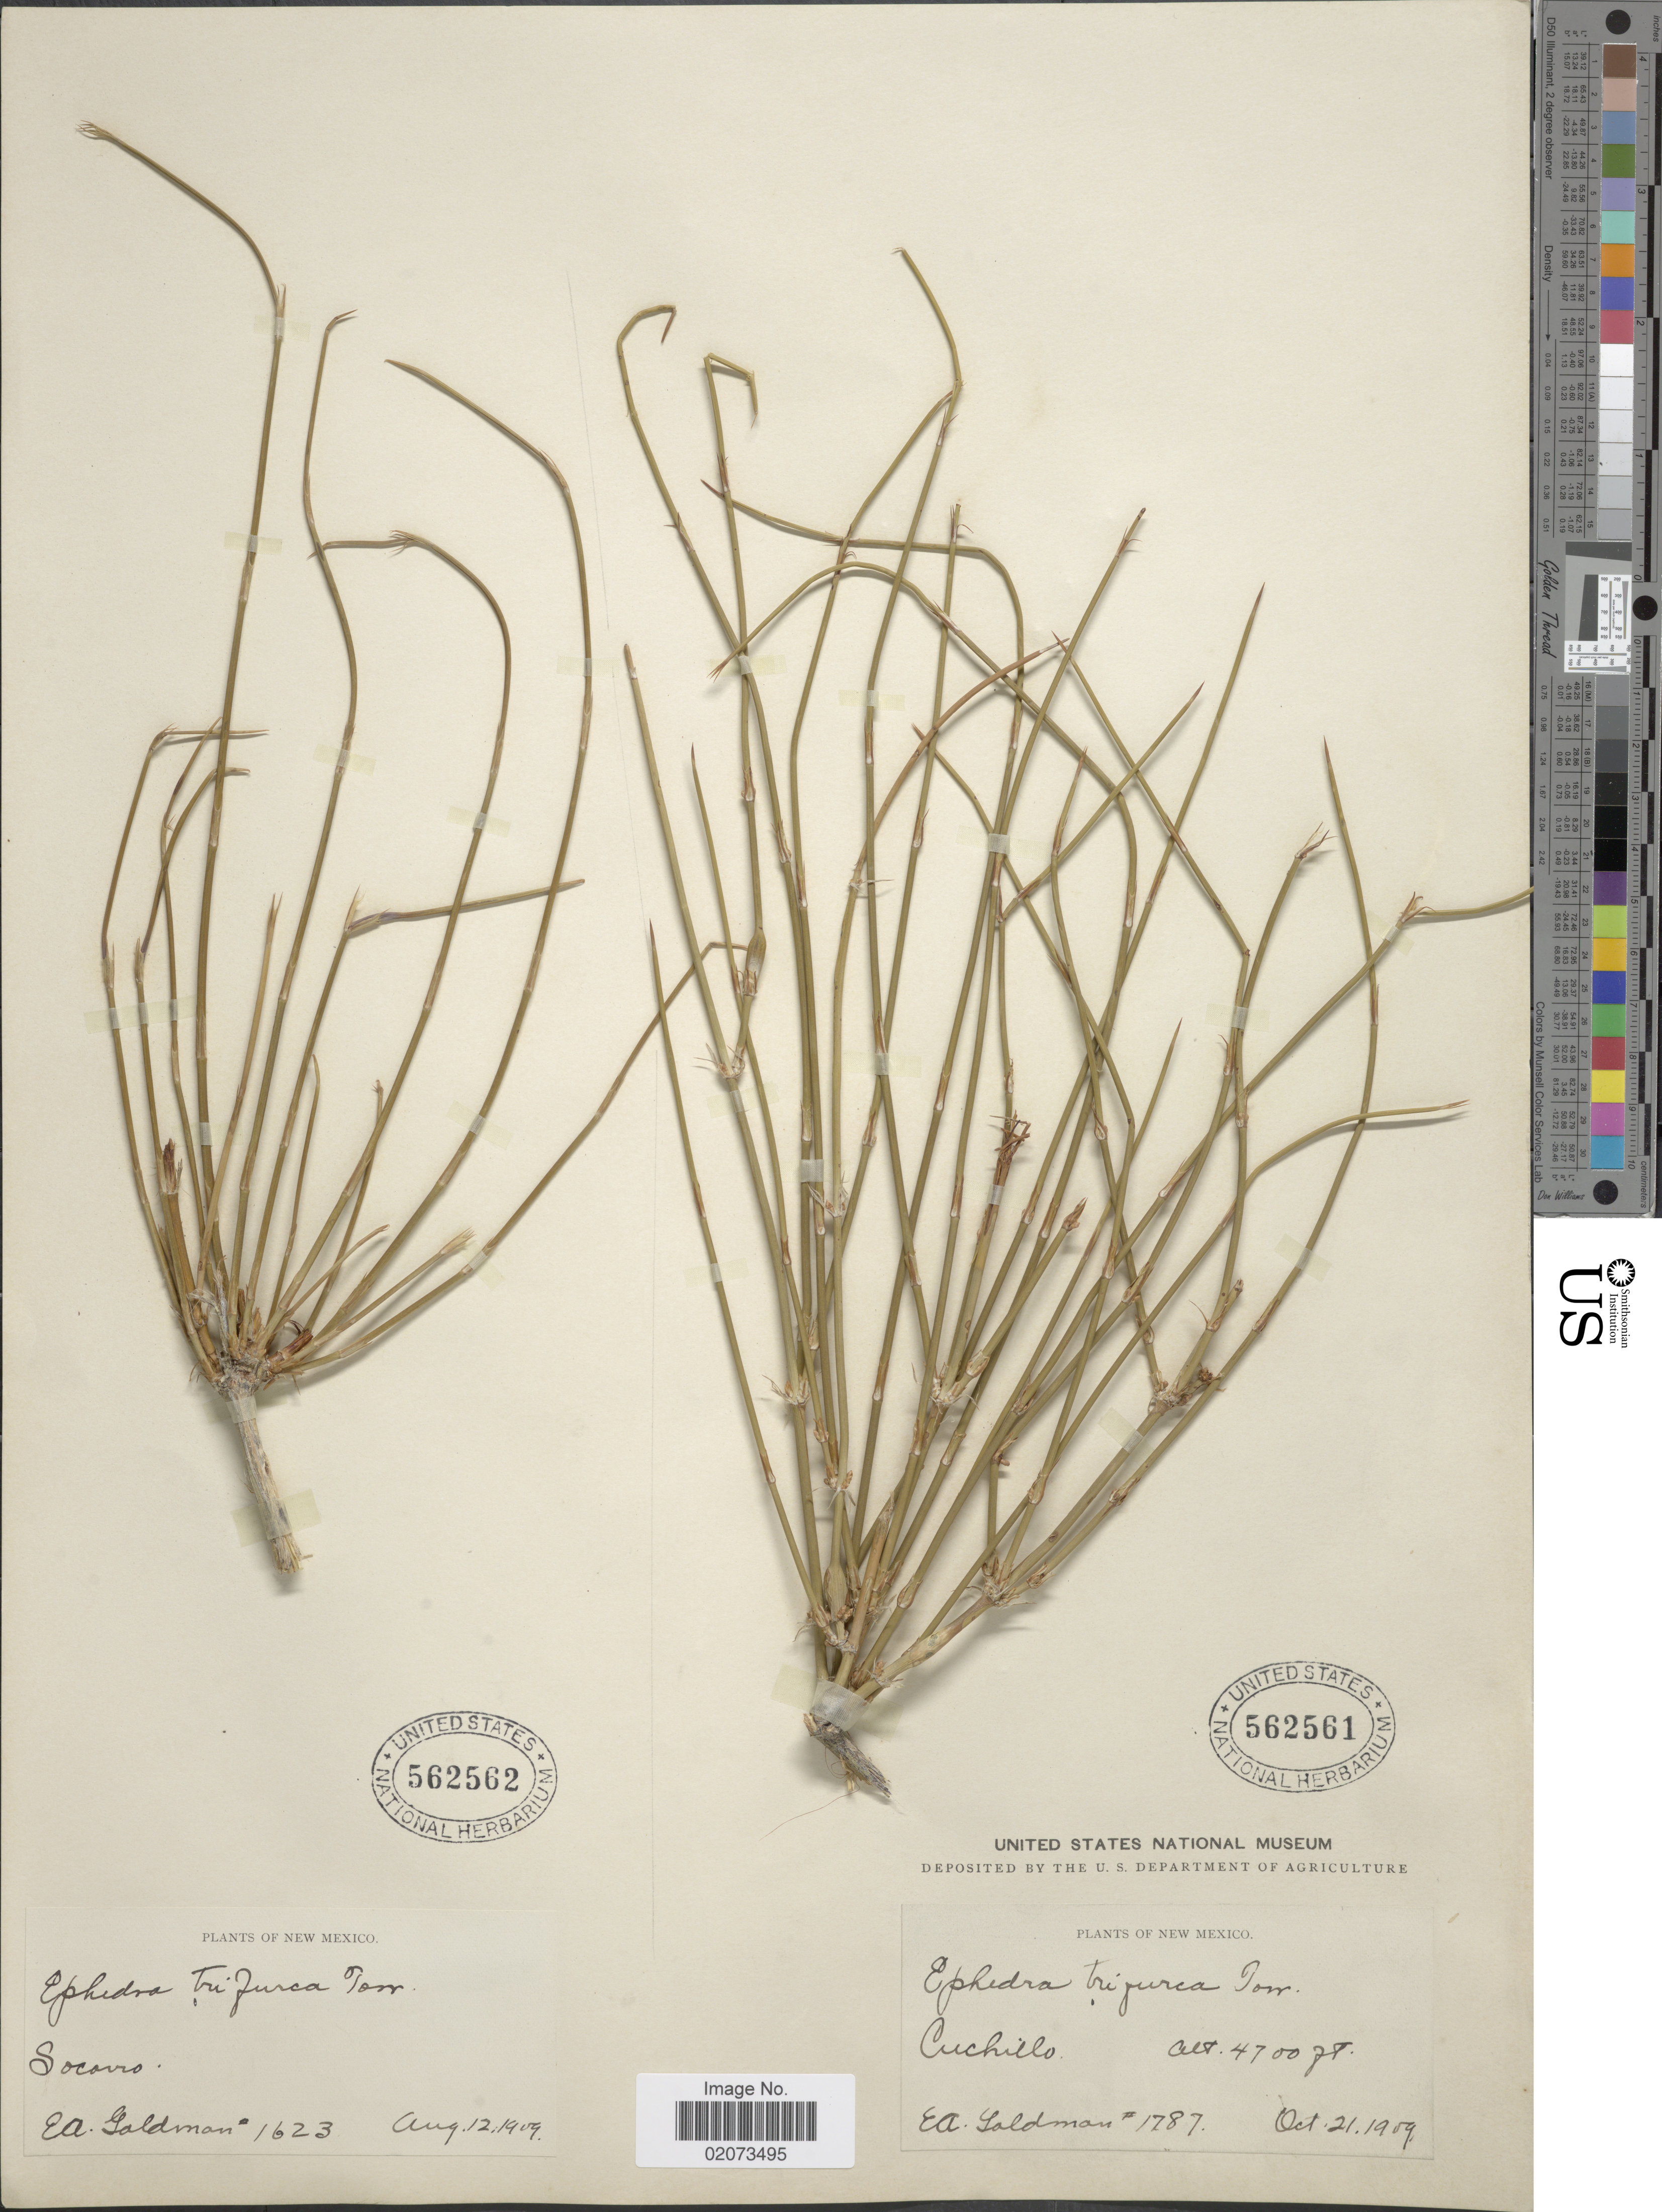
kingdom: Plantae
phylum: Tracheophyta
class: Gnetopsida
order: Ephedrales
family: Ephedraceae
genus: Ephedra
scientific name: Ephedra trifurca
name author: Torr. ex S. Watson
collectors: E. A. Goldman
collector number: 1623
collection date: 1909-08-12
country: United States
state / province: New Mexico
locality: Socorro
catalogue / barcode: US 562562-2